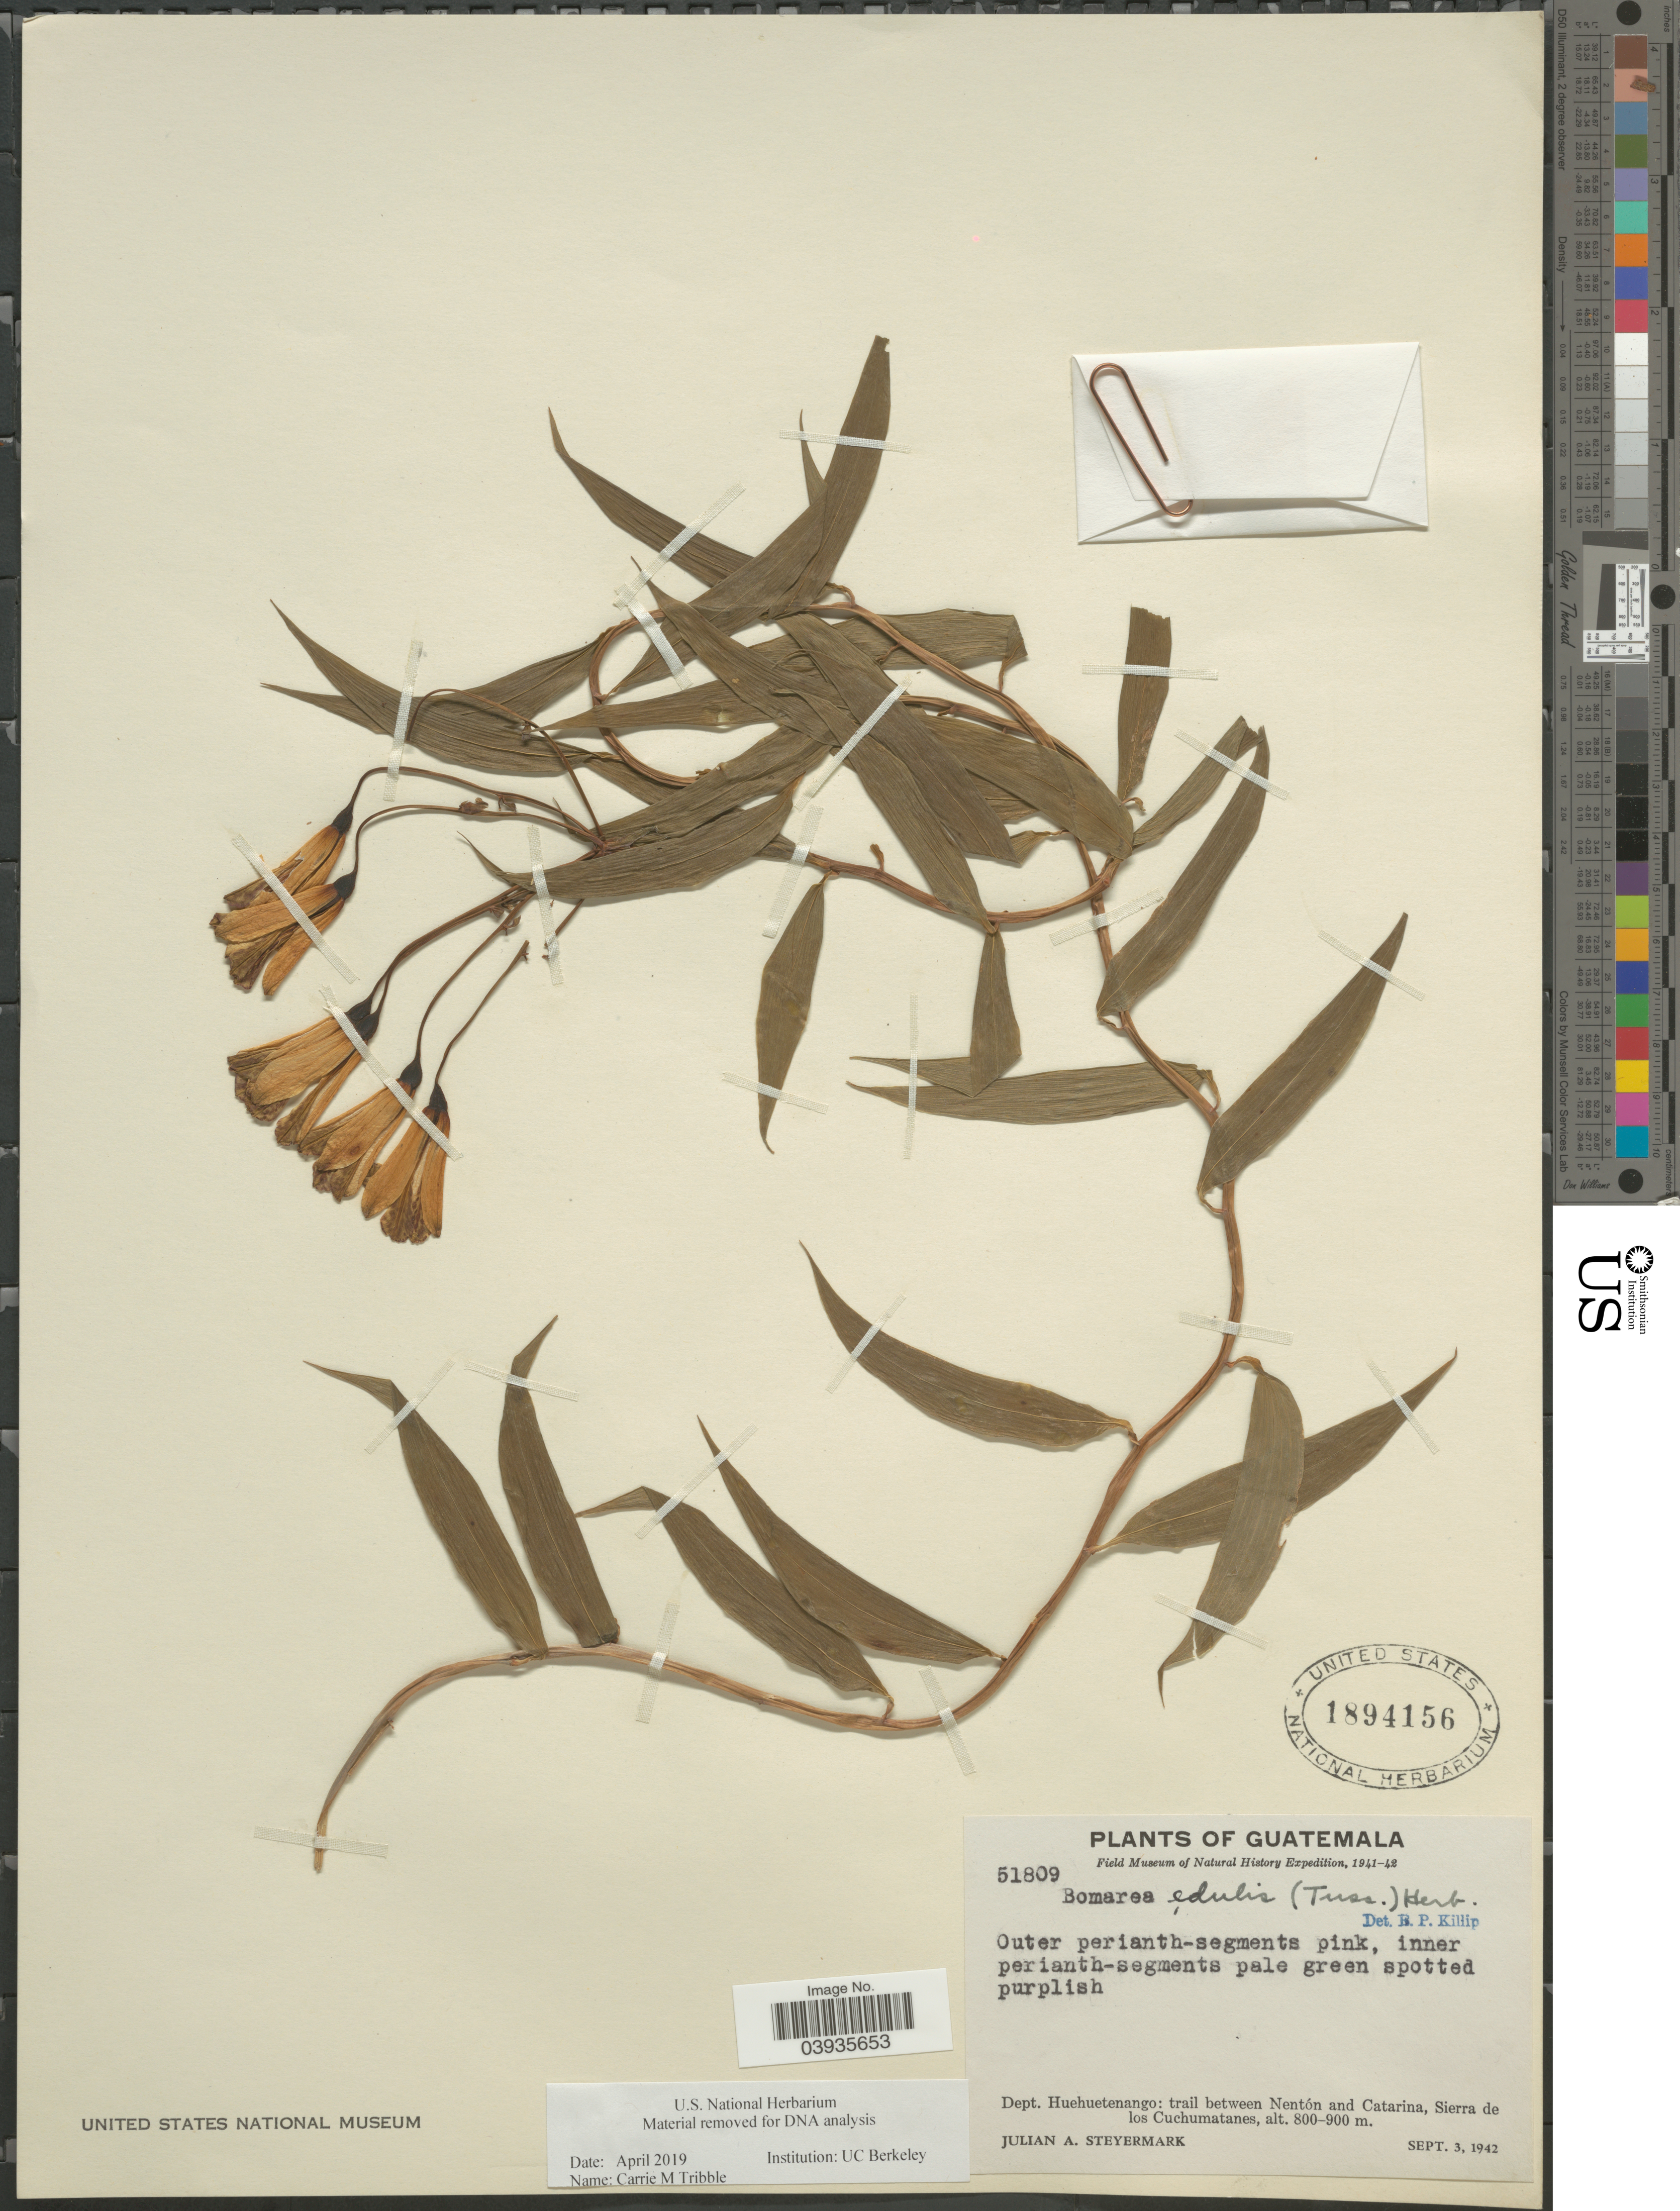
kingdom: Plantae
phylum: Tracheophyta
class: Liliopsida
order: Liliales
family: Alstroemeriaceae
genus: Bomarea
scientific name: Bomarea edulis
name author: (Tussac) Herb.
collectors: J. Steyermark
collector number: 51809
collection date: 1942-09-03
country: Guatemala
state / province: Huehuetenango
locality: Dept. Huehuetenango: trail between Nentón and Catarina, Sierra de los Cuchumatanes.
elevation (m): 800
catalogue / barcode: US 1894156